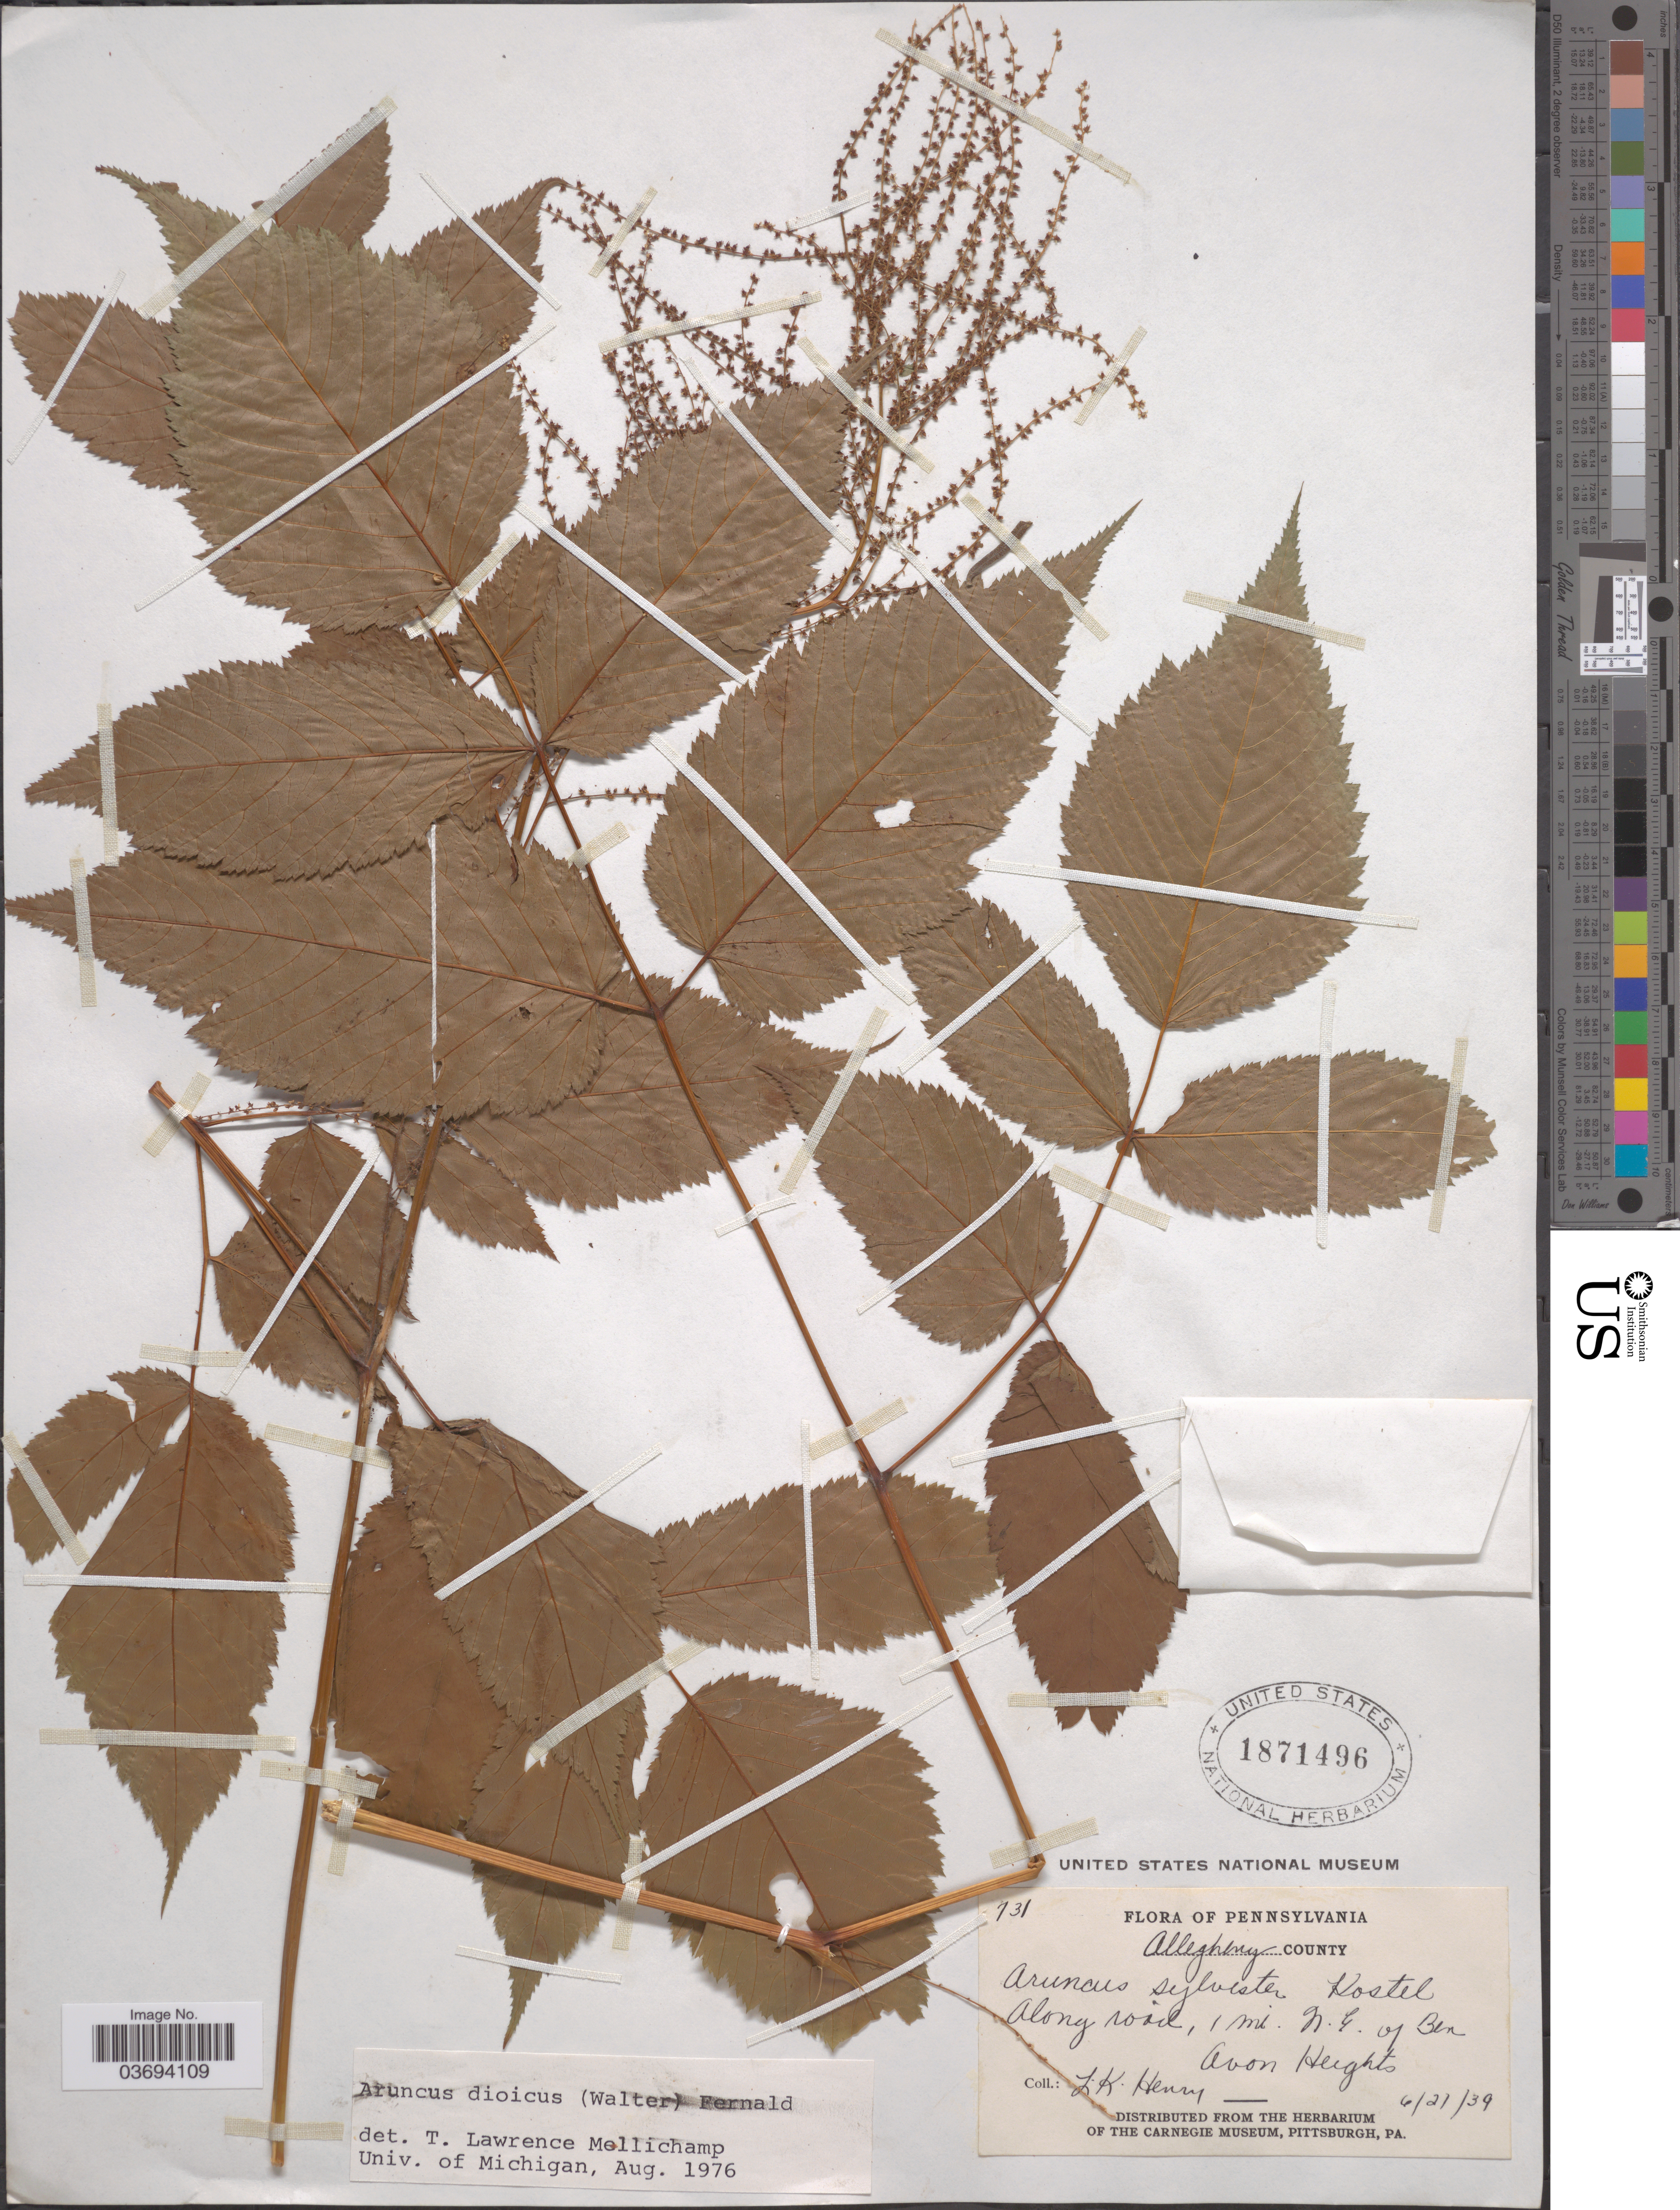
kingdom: Plantae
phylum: Tracheophyta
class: Magnoliopsida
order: Rosales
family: Rosaceae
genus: Aruncus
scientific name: Aruncus dioicus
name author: (Walter) Fernald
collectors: L. K. Henry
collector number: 731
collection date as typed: Transcribed d/m/y: 21/6/39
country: United States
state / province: Pennsylvania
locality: Allegheny County. along road, 1 mi. N.E. of Ben Avon Heights.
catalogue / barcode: US 1871496